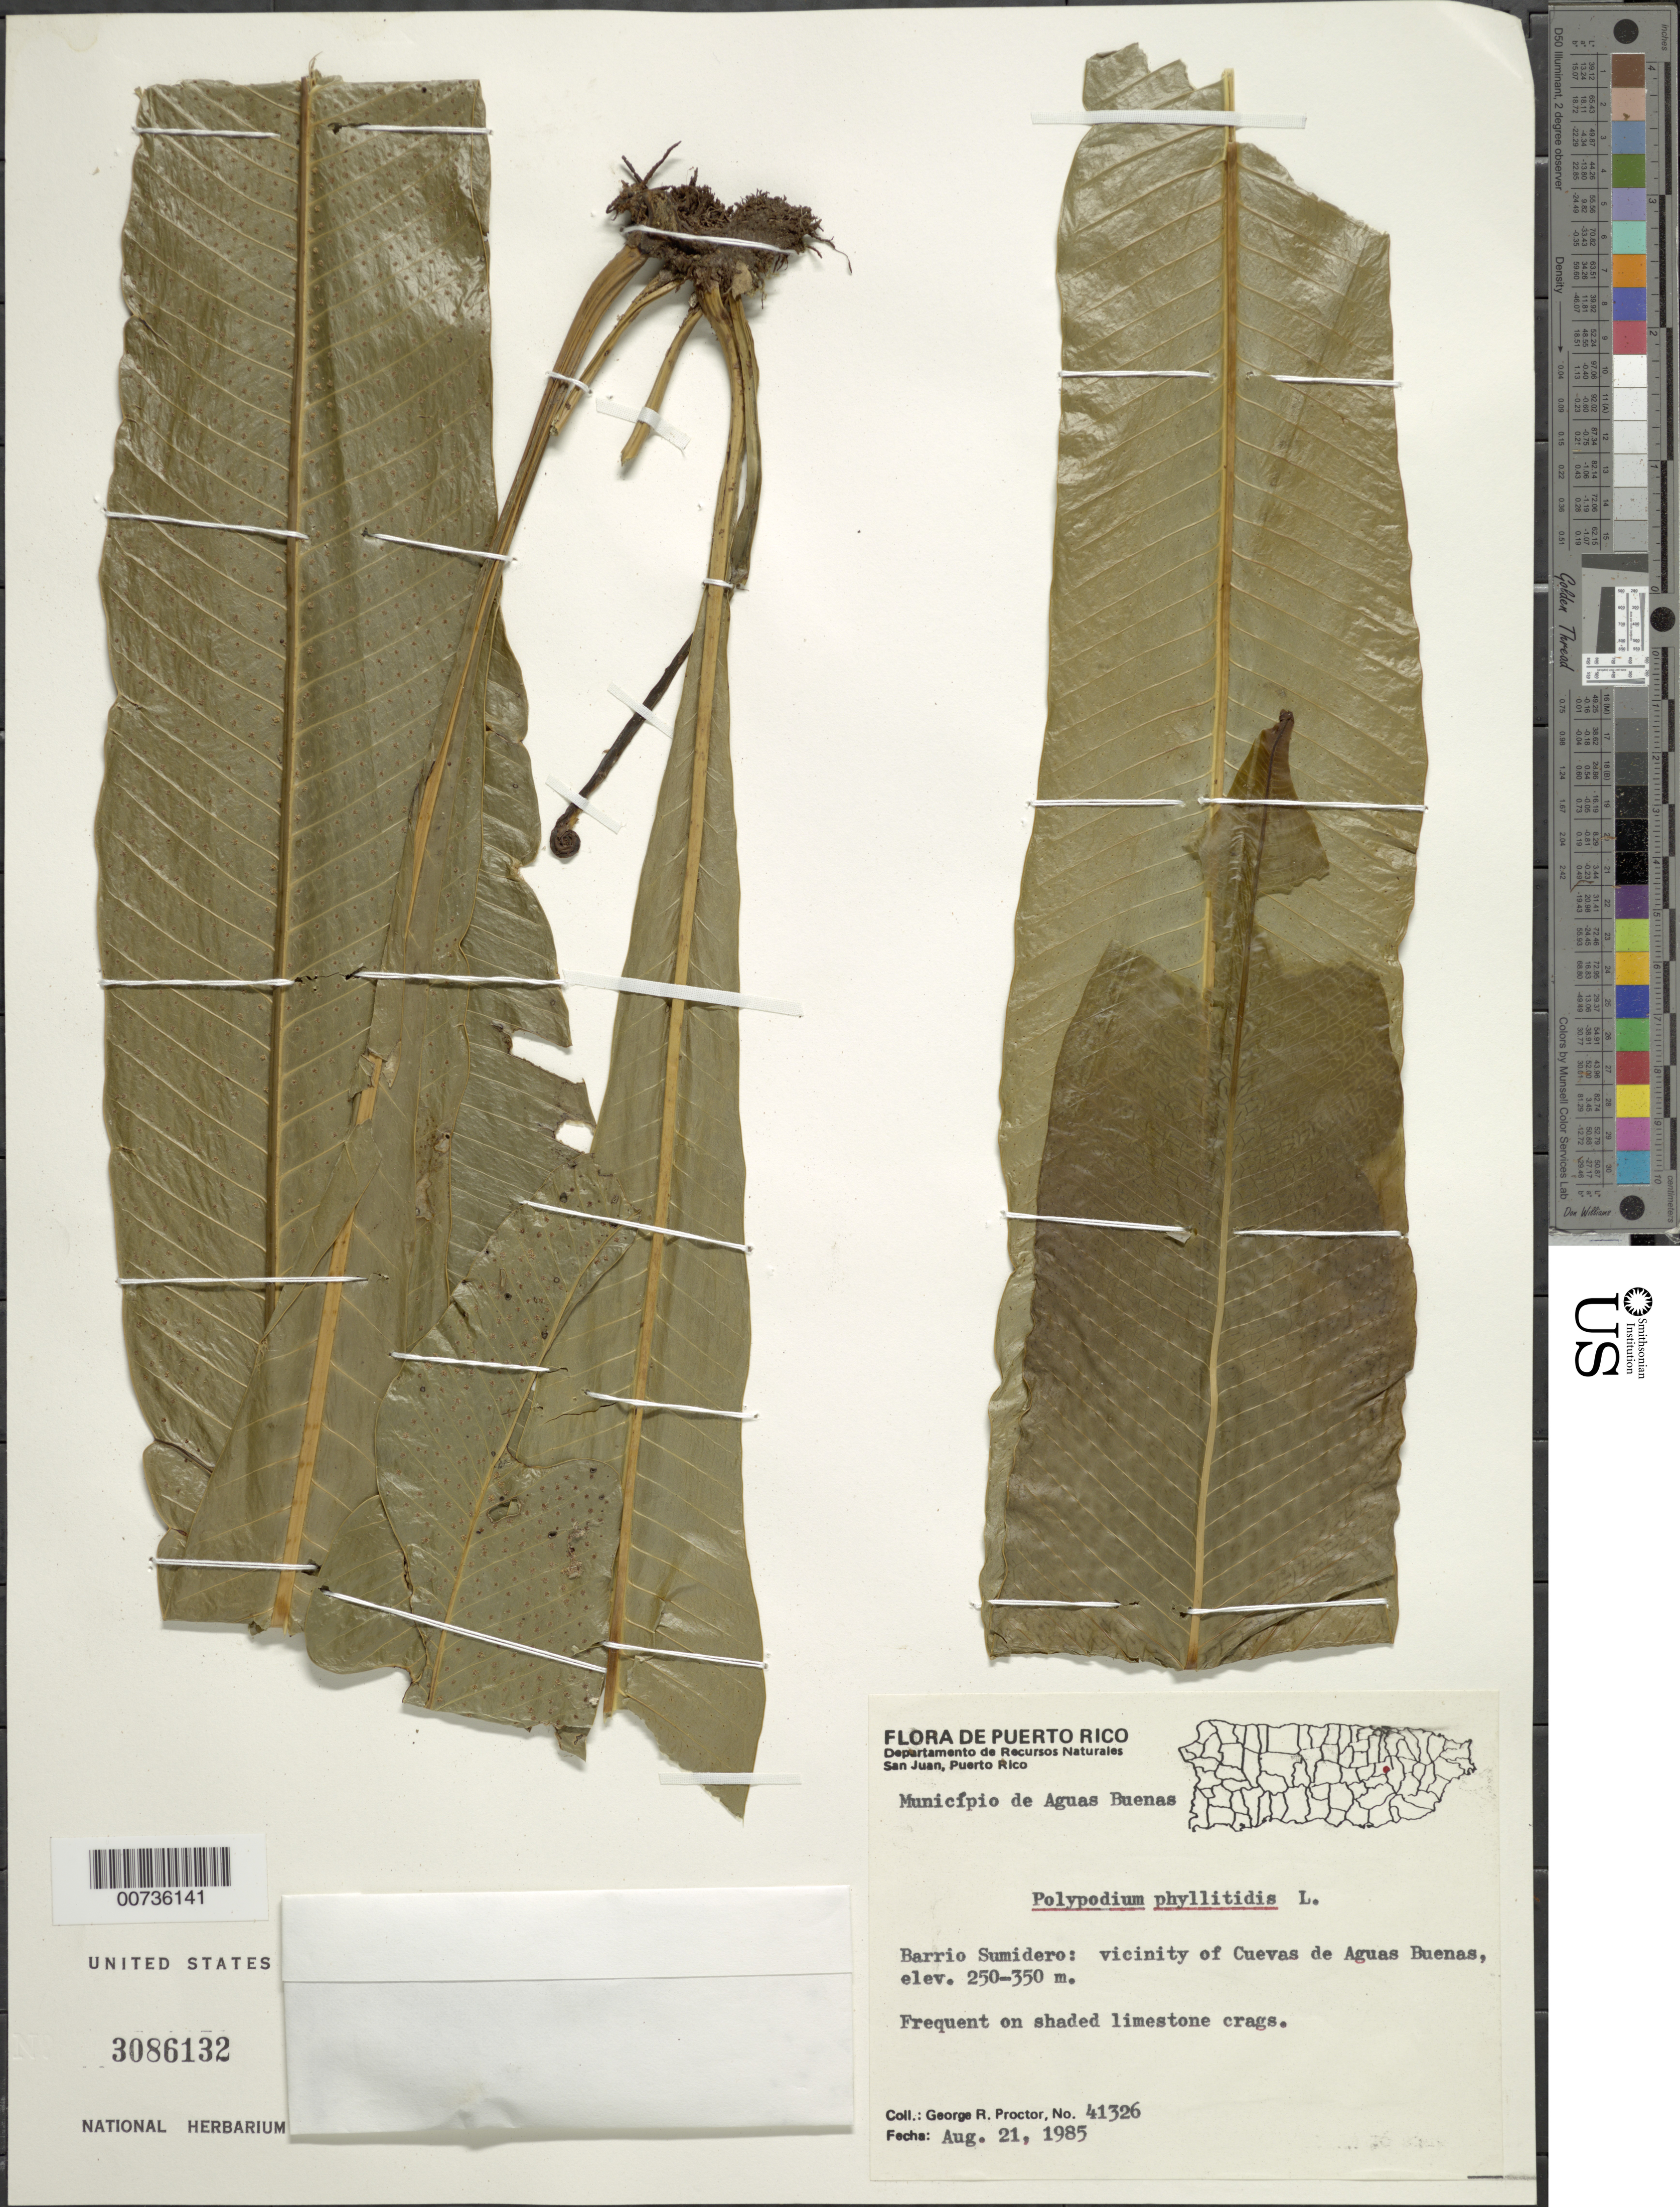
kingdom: Plantae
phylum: Tracheophyta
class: Polypodiopsida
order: Polypodiales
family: Polypodiaceae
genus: Campyloneurum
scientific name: Campyloneurum phyllitidis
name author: (L.) C. Presl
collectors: G. R. Proctor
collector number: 41326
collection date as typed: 21 Aug 1985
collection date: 1985-08-21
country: Puerto Rico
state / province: Agua Buenas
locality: Mun. Aguas Buenas. Barrio Sumidero: vicinity of Cuevas de Aguas Buenas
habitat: Frequent on shaded limestone crags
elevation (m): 250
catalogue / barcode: US 3086132